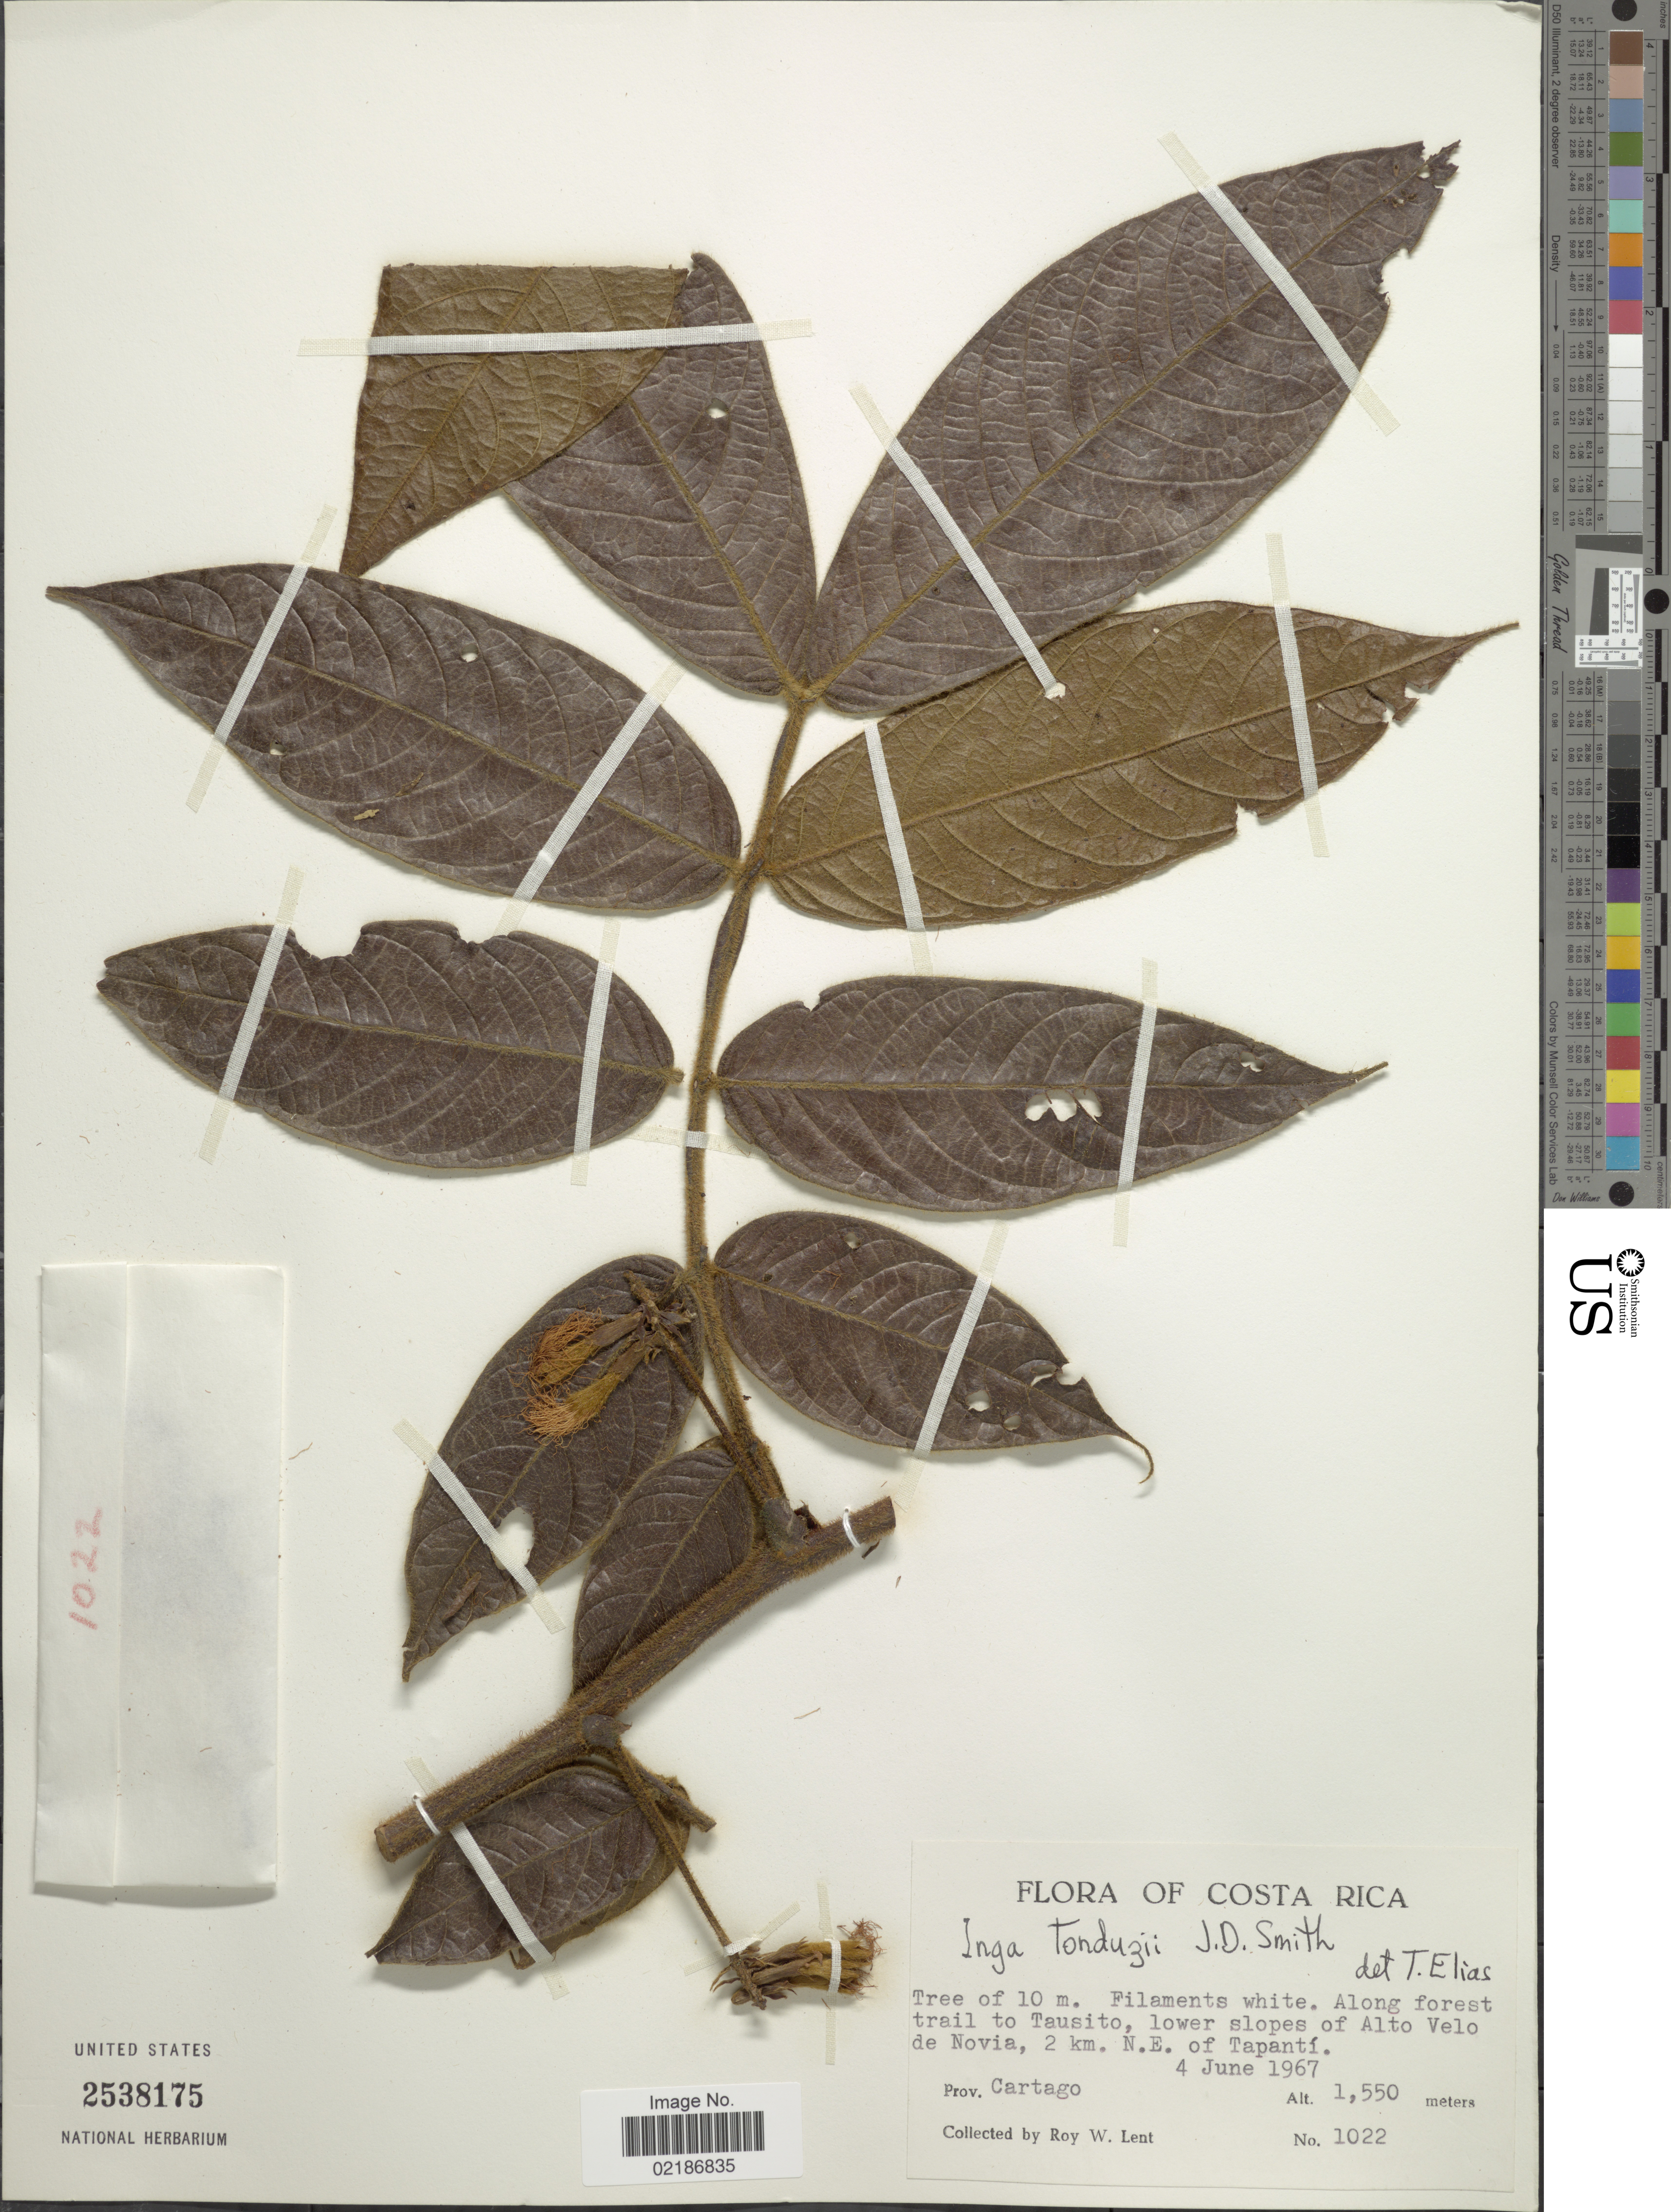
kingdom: Plantae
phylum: Tracheophyta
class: Magnoliopsida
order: Fabales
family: Fabaceae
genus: Inga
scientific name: Inga tonduzii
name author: Donn. Sm.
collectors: R. W. Lent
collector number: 1022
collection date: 1967-06-04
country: Costa Rica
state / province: Cartago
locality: Trail to Tausito, lower slopes of Alto Velo de Novia, 2 km N. E. of Tapanti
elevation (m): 1550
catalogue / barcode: US 2538175